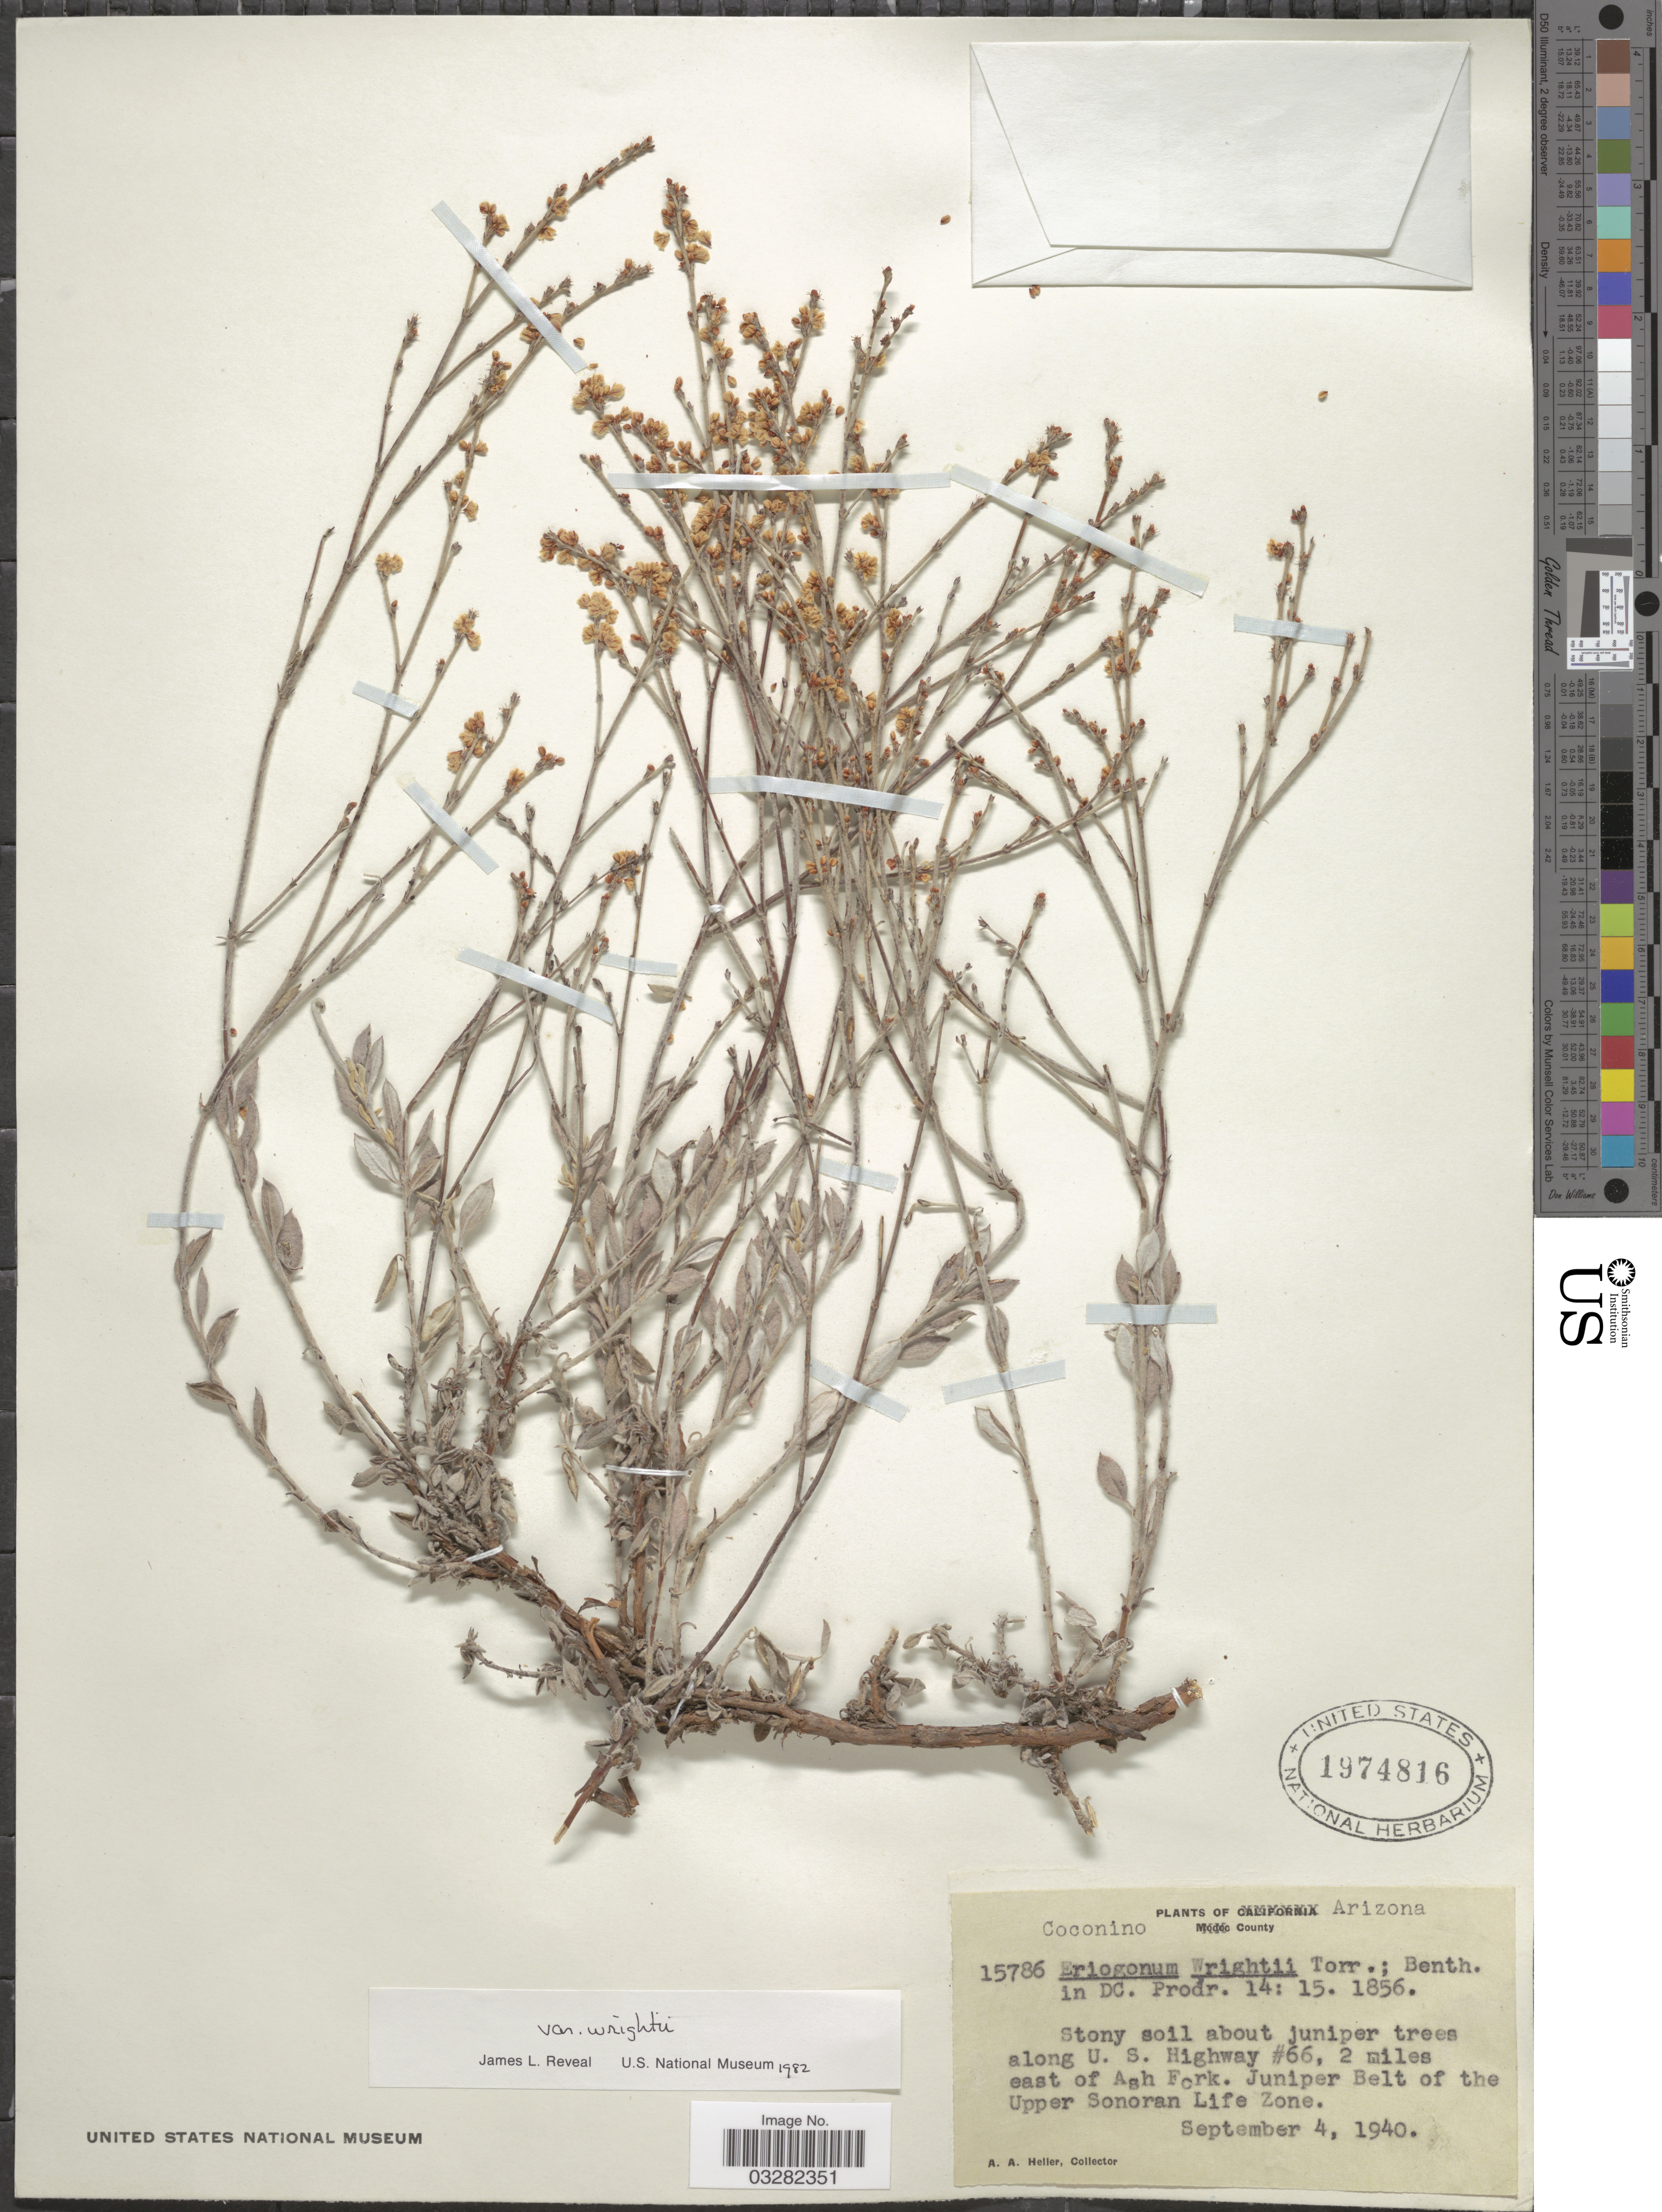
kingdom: Plantae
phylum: Tracheophyta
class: Magnoliopsida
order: Caryophyllales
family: Polygonaceae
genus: Eriogonum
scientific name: Eriogonum wrightii var. wrightii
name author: Torr. ex Benth.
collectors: A. A. Heller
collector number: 15786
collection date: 1940-09-04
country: United States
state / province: Arizona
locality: Coconino County. Stony soil about juniper trees along U.S. Highway #66, 2 miles east of Ash Fork. Juniper Belt of the Upper Sonoran Life Zone.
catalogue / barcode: US 1974816